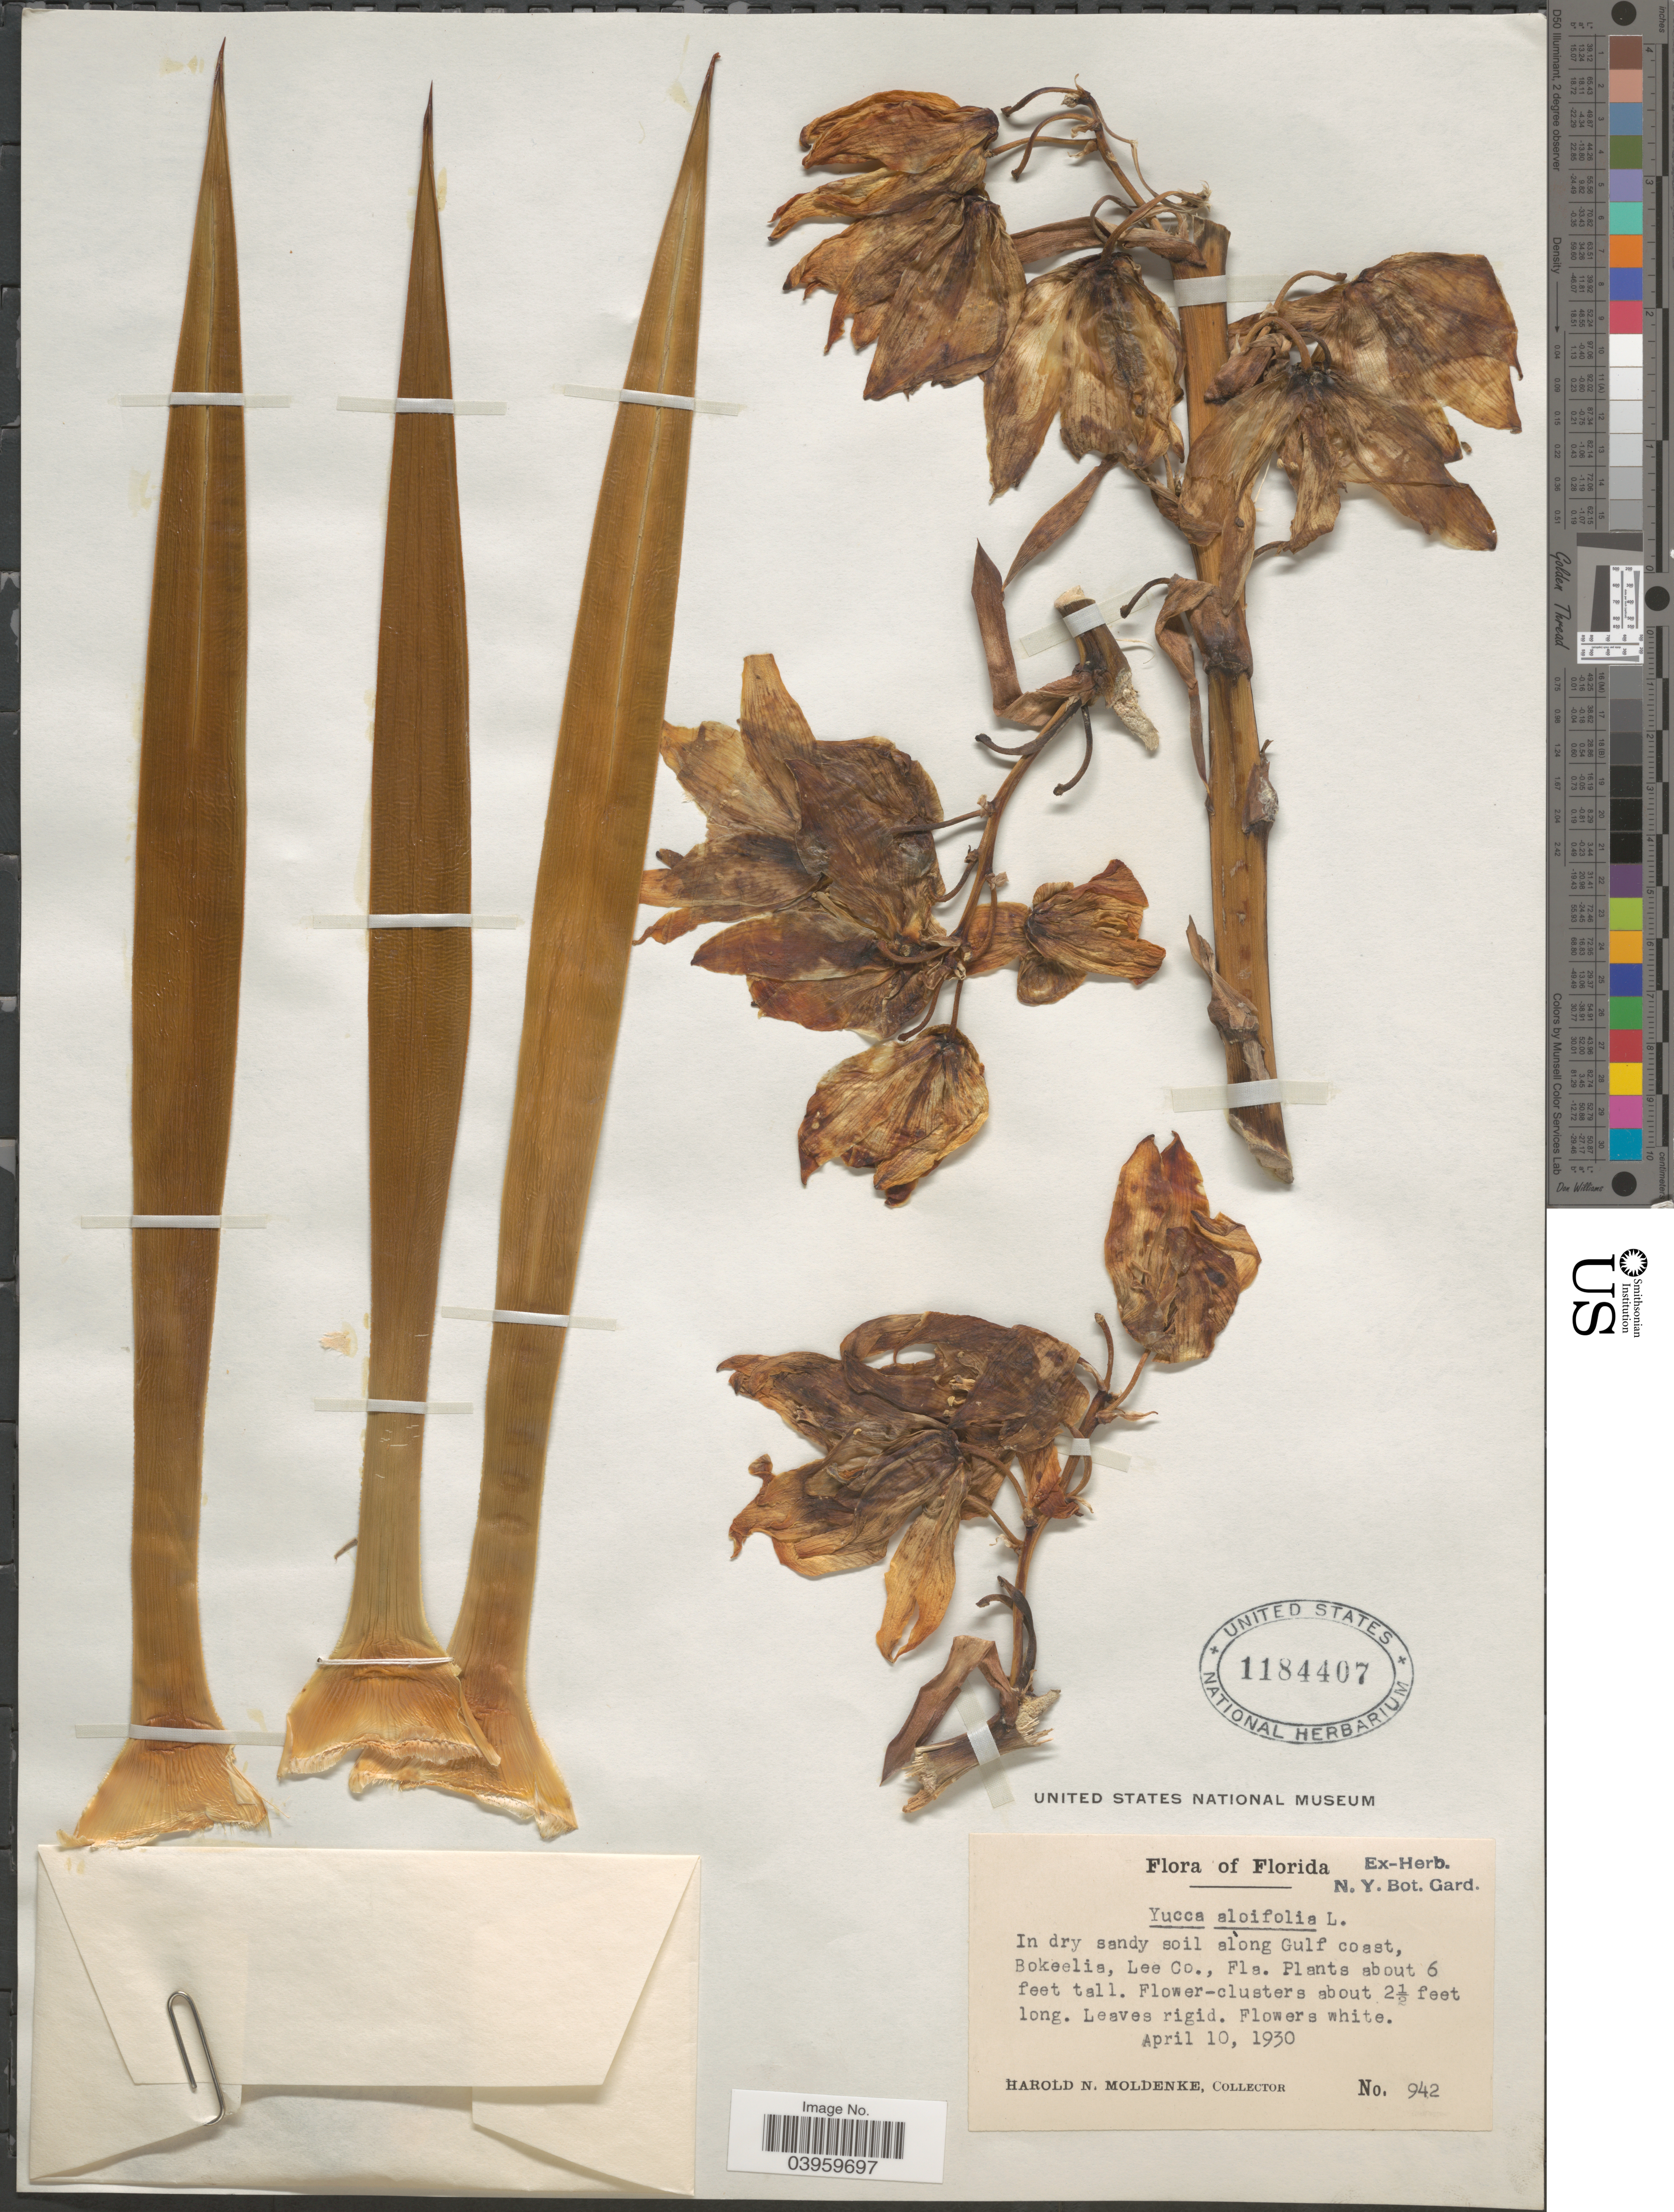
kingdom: Plantae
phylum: Tracheophyta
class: Liliopsida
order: Asparagales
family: Asparagaceae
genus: Yucca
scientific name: Yucca aloifolia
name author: L.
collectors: H. N. Moldenke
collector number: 942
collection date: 1930-04-10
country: United States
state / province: Florida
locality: In dry sandy soil along Gulf coast, Bokeelia, Lee Co.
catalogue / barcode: US 1184407